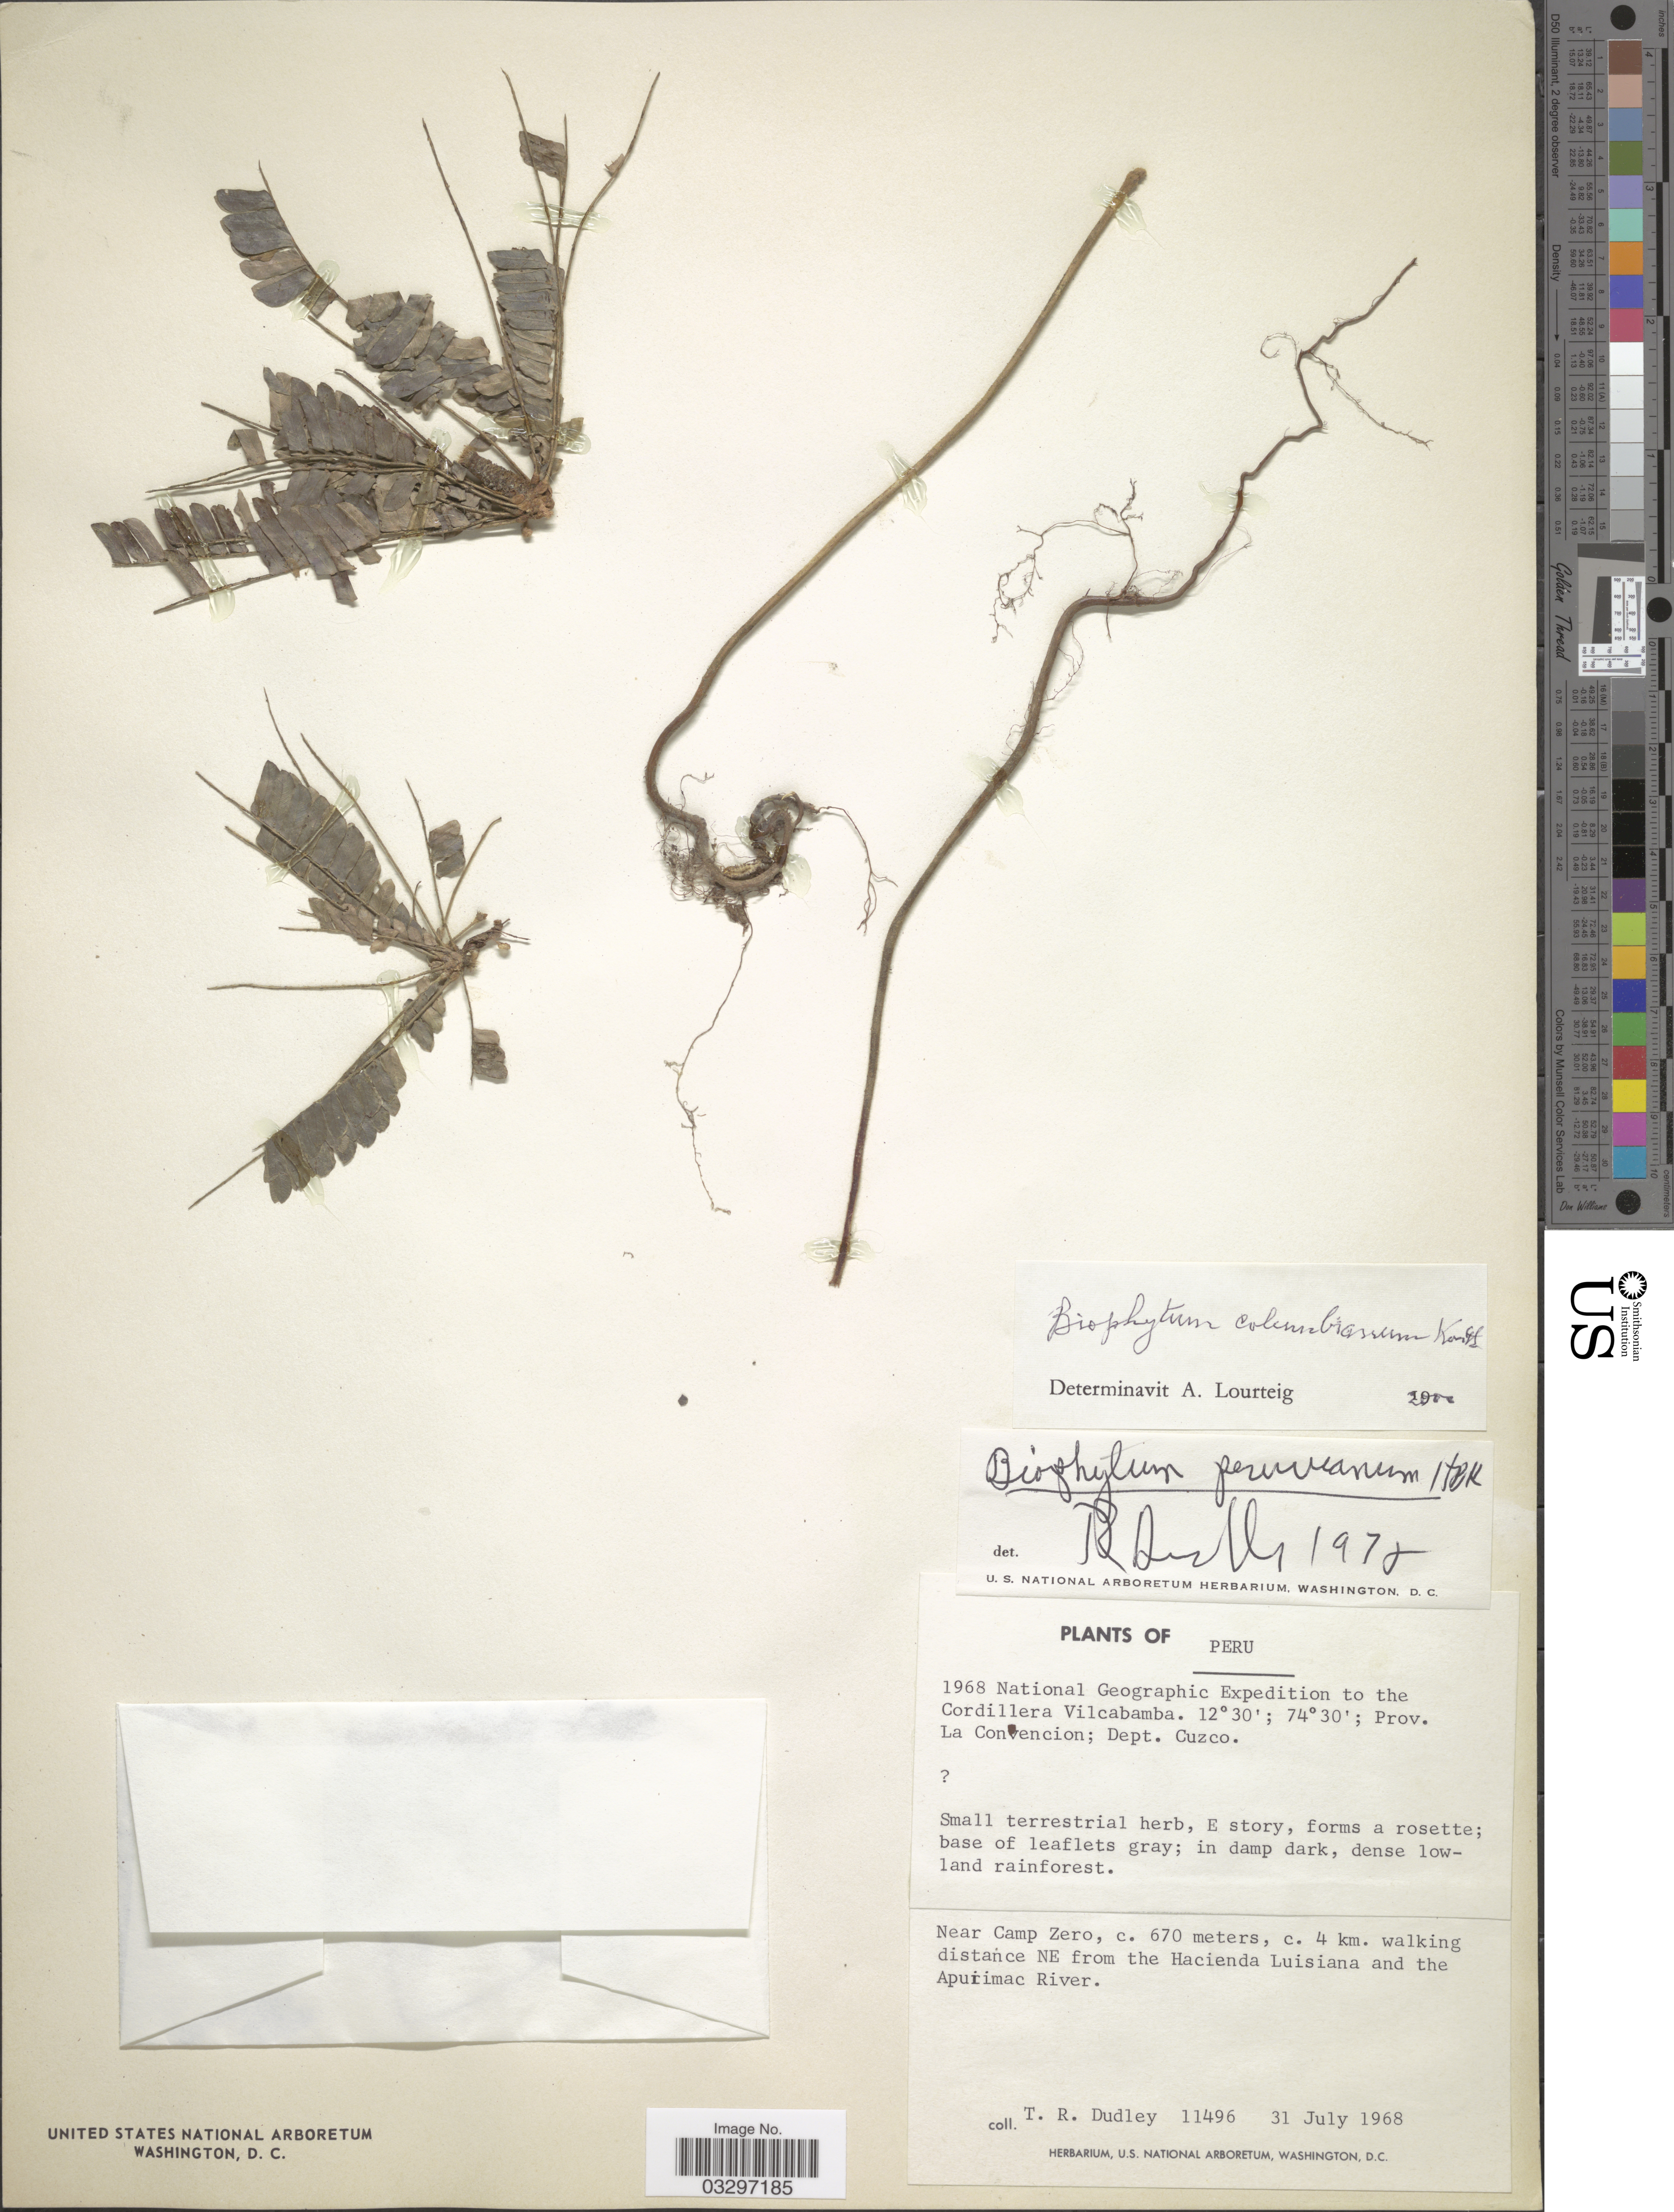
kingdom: Plantae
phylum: Tracheophyta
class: Magnoliopsida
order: Oxalidales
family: Oxalidaceae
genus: Biophytum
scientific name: Biophytum columbianum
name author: Knuth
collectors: T. R. Dudley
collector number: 11496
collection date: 1968-07-31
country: Peru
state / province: Cusco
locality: Cordillera Vilcabamba, Prov. La Convencion; Dept. Cuzco, Near Camp Zero, c. 4 km. walking distance NE from the Hacienda Luisiana and the Apurimac River.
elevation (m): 670